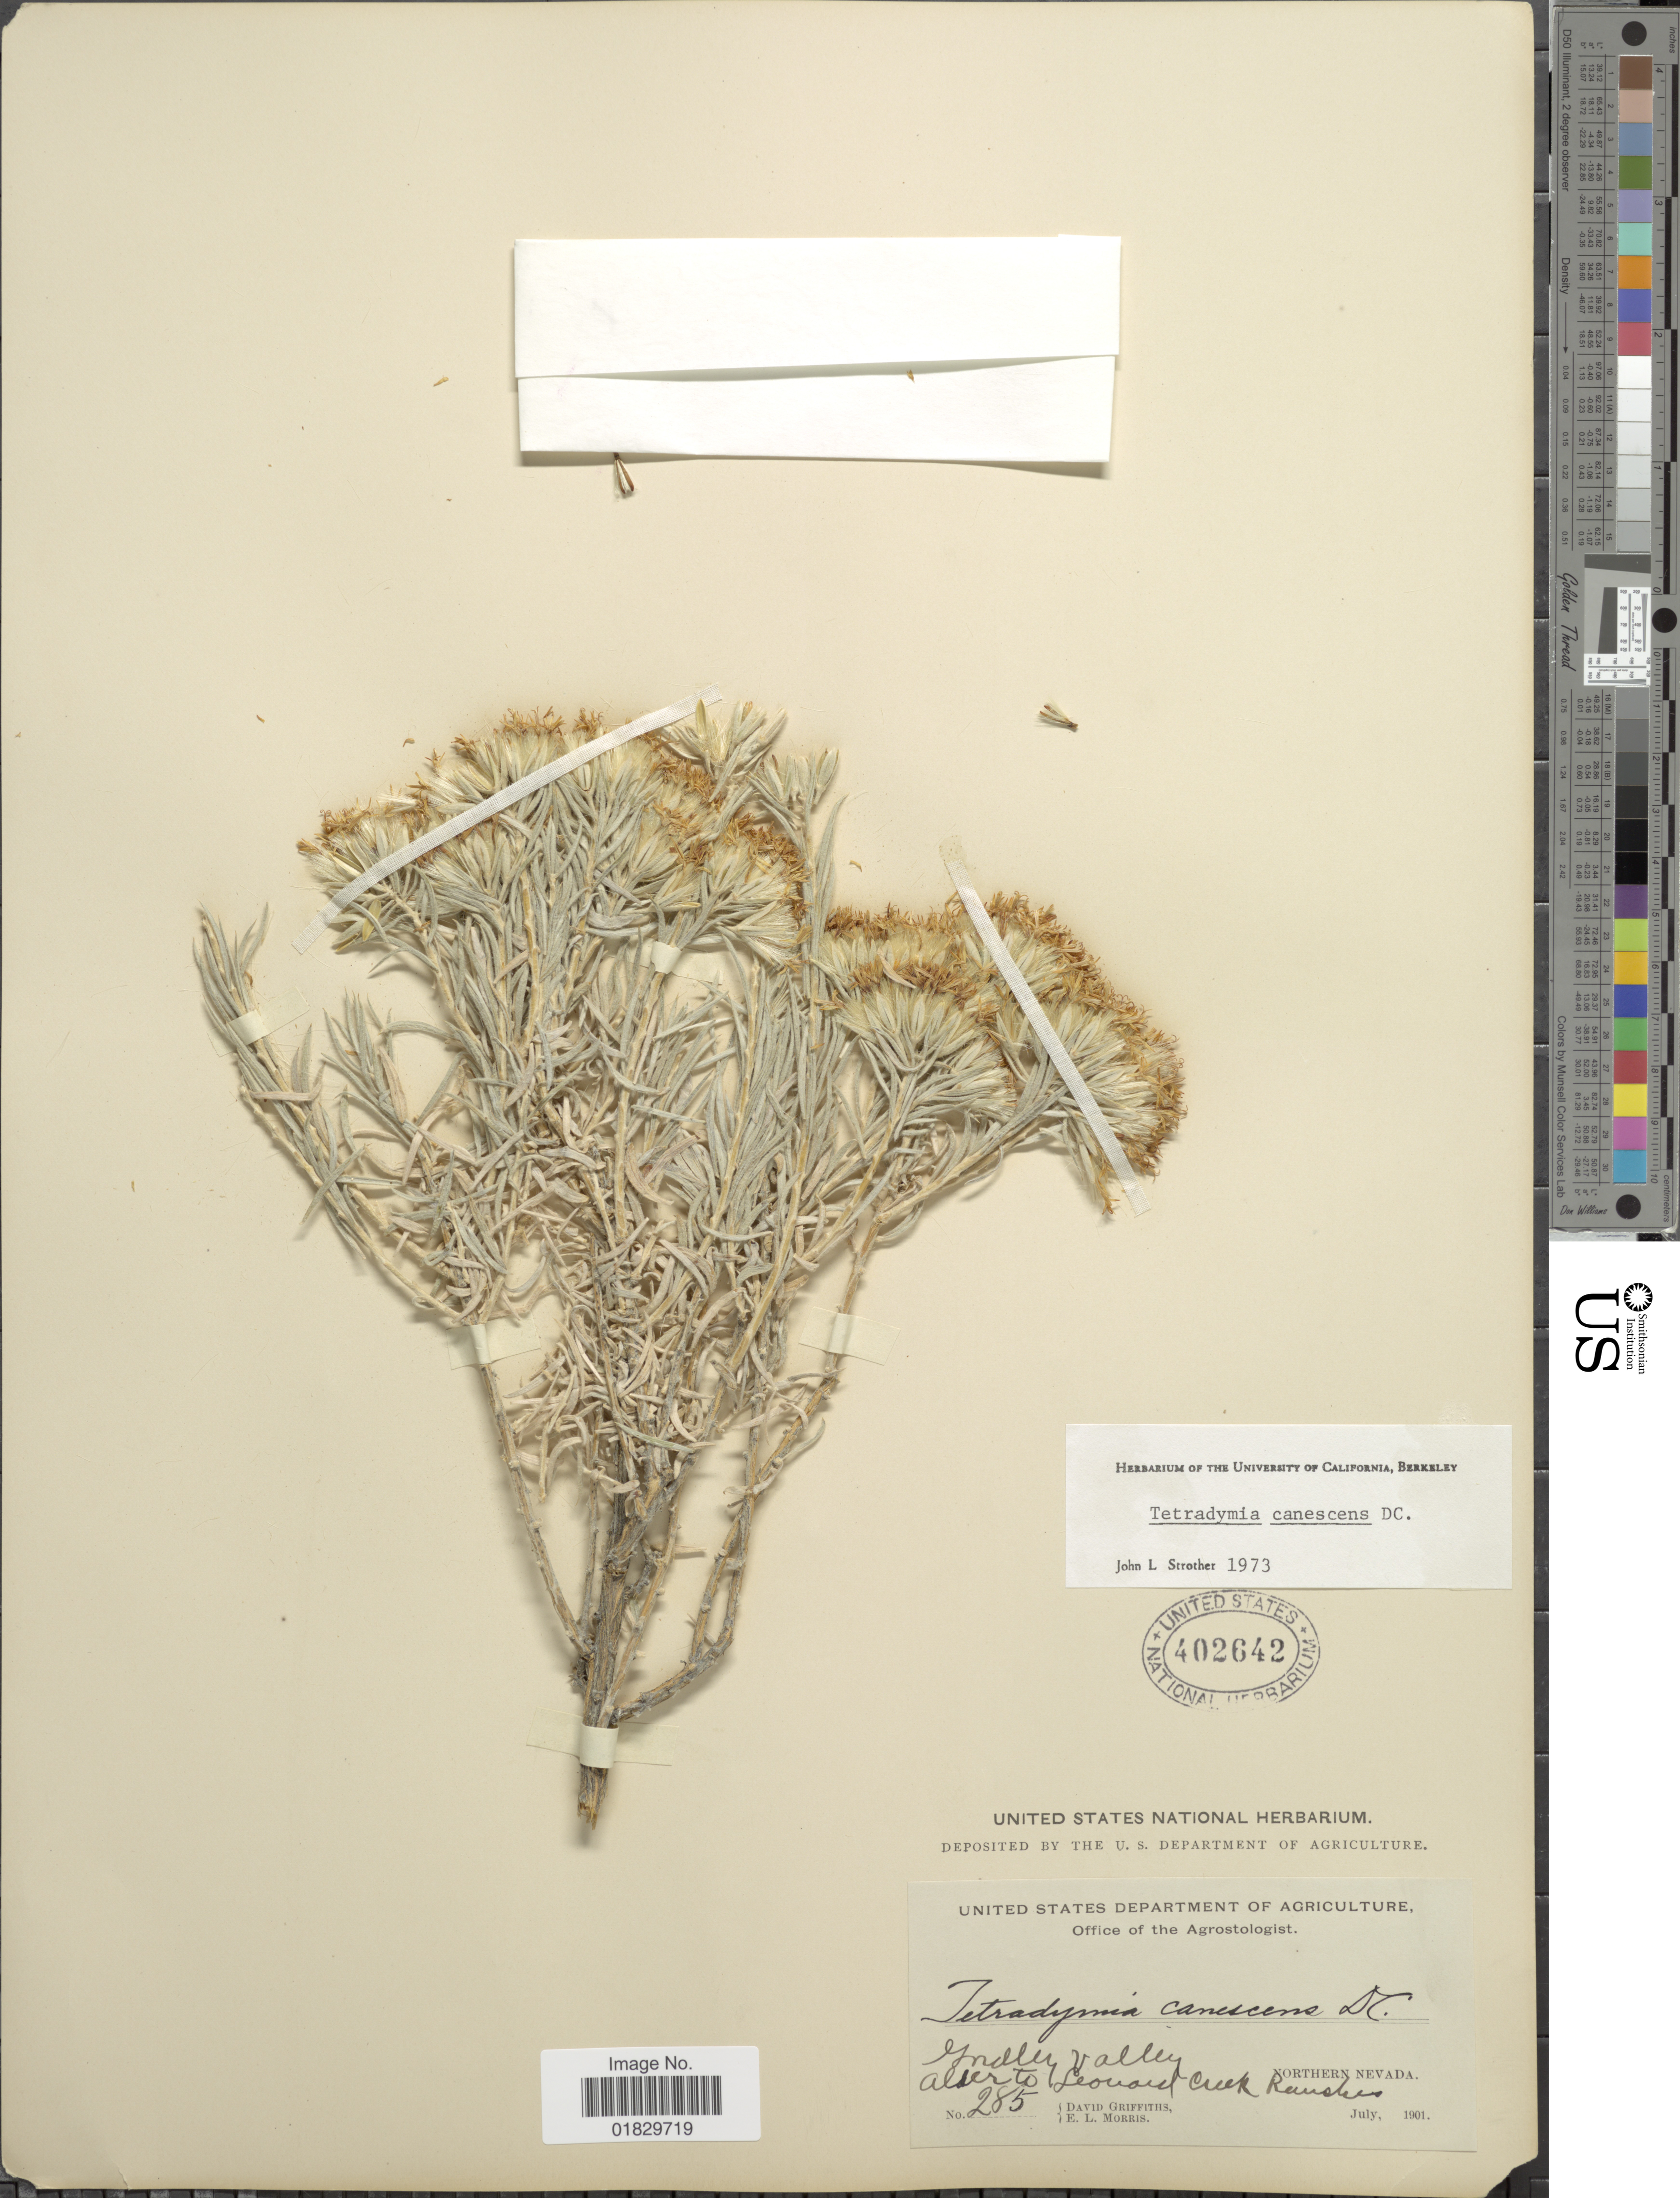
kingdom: Plantae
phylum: Tracheophyta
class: Magnoliopsida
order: Asterales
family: Asteraceae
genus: Tetradymia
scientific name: Tetradymia canescens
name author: DC.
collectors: D. Griffiths & E. Morris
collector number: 285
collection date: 1901-07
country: United States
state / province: Nevada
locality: Indler [interpreted] Valley, Alder to Leonard Creek Ranches, Northern Nevada.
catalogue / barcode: US 402642